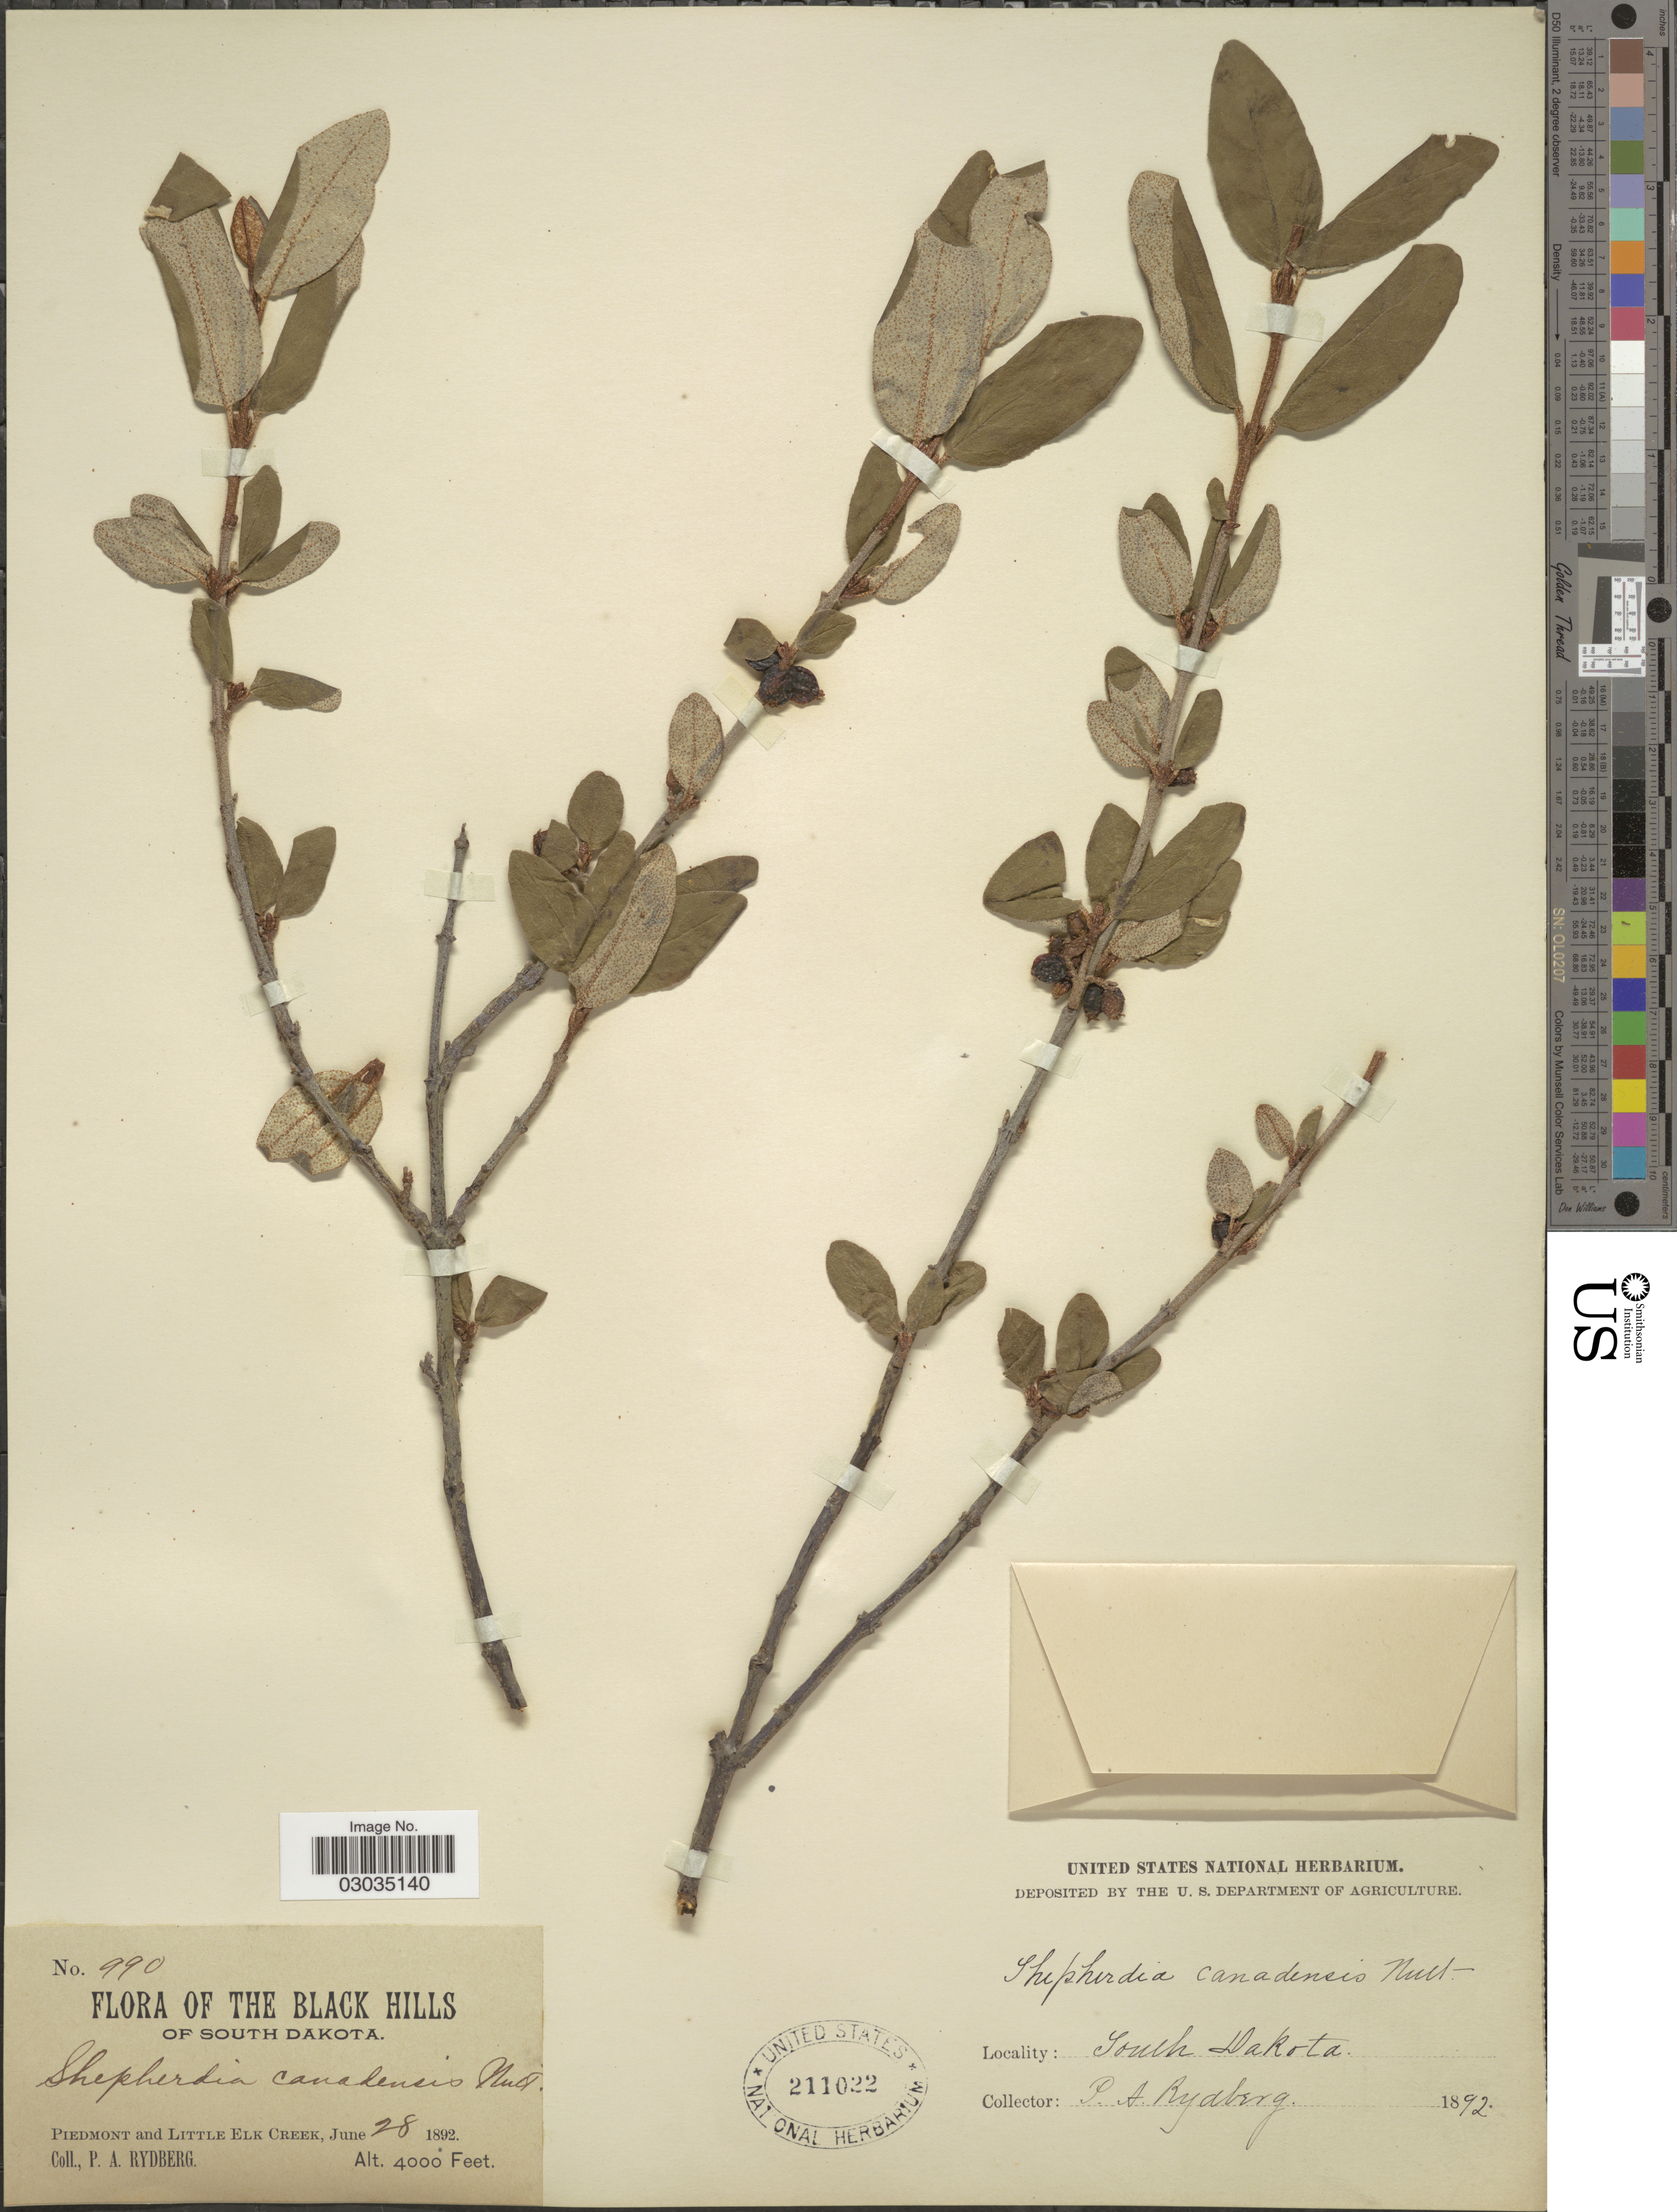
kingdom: Plantae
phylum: Tracheophyta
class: Magnoliopsida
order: Rosales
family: Elaeagnaceae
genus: Shepherdia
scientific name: Shepherdia canadensis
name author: (L.) Nutt.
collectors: P. A. Rydberg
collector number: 990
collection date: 1892-06-28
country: United States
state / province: South Dakota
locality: The Black Hills of South Dakota, Piedmont and Little Elk Creek.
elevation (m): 1219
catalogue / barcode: US 211022